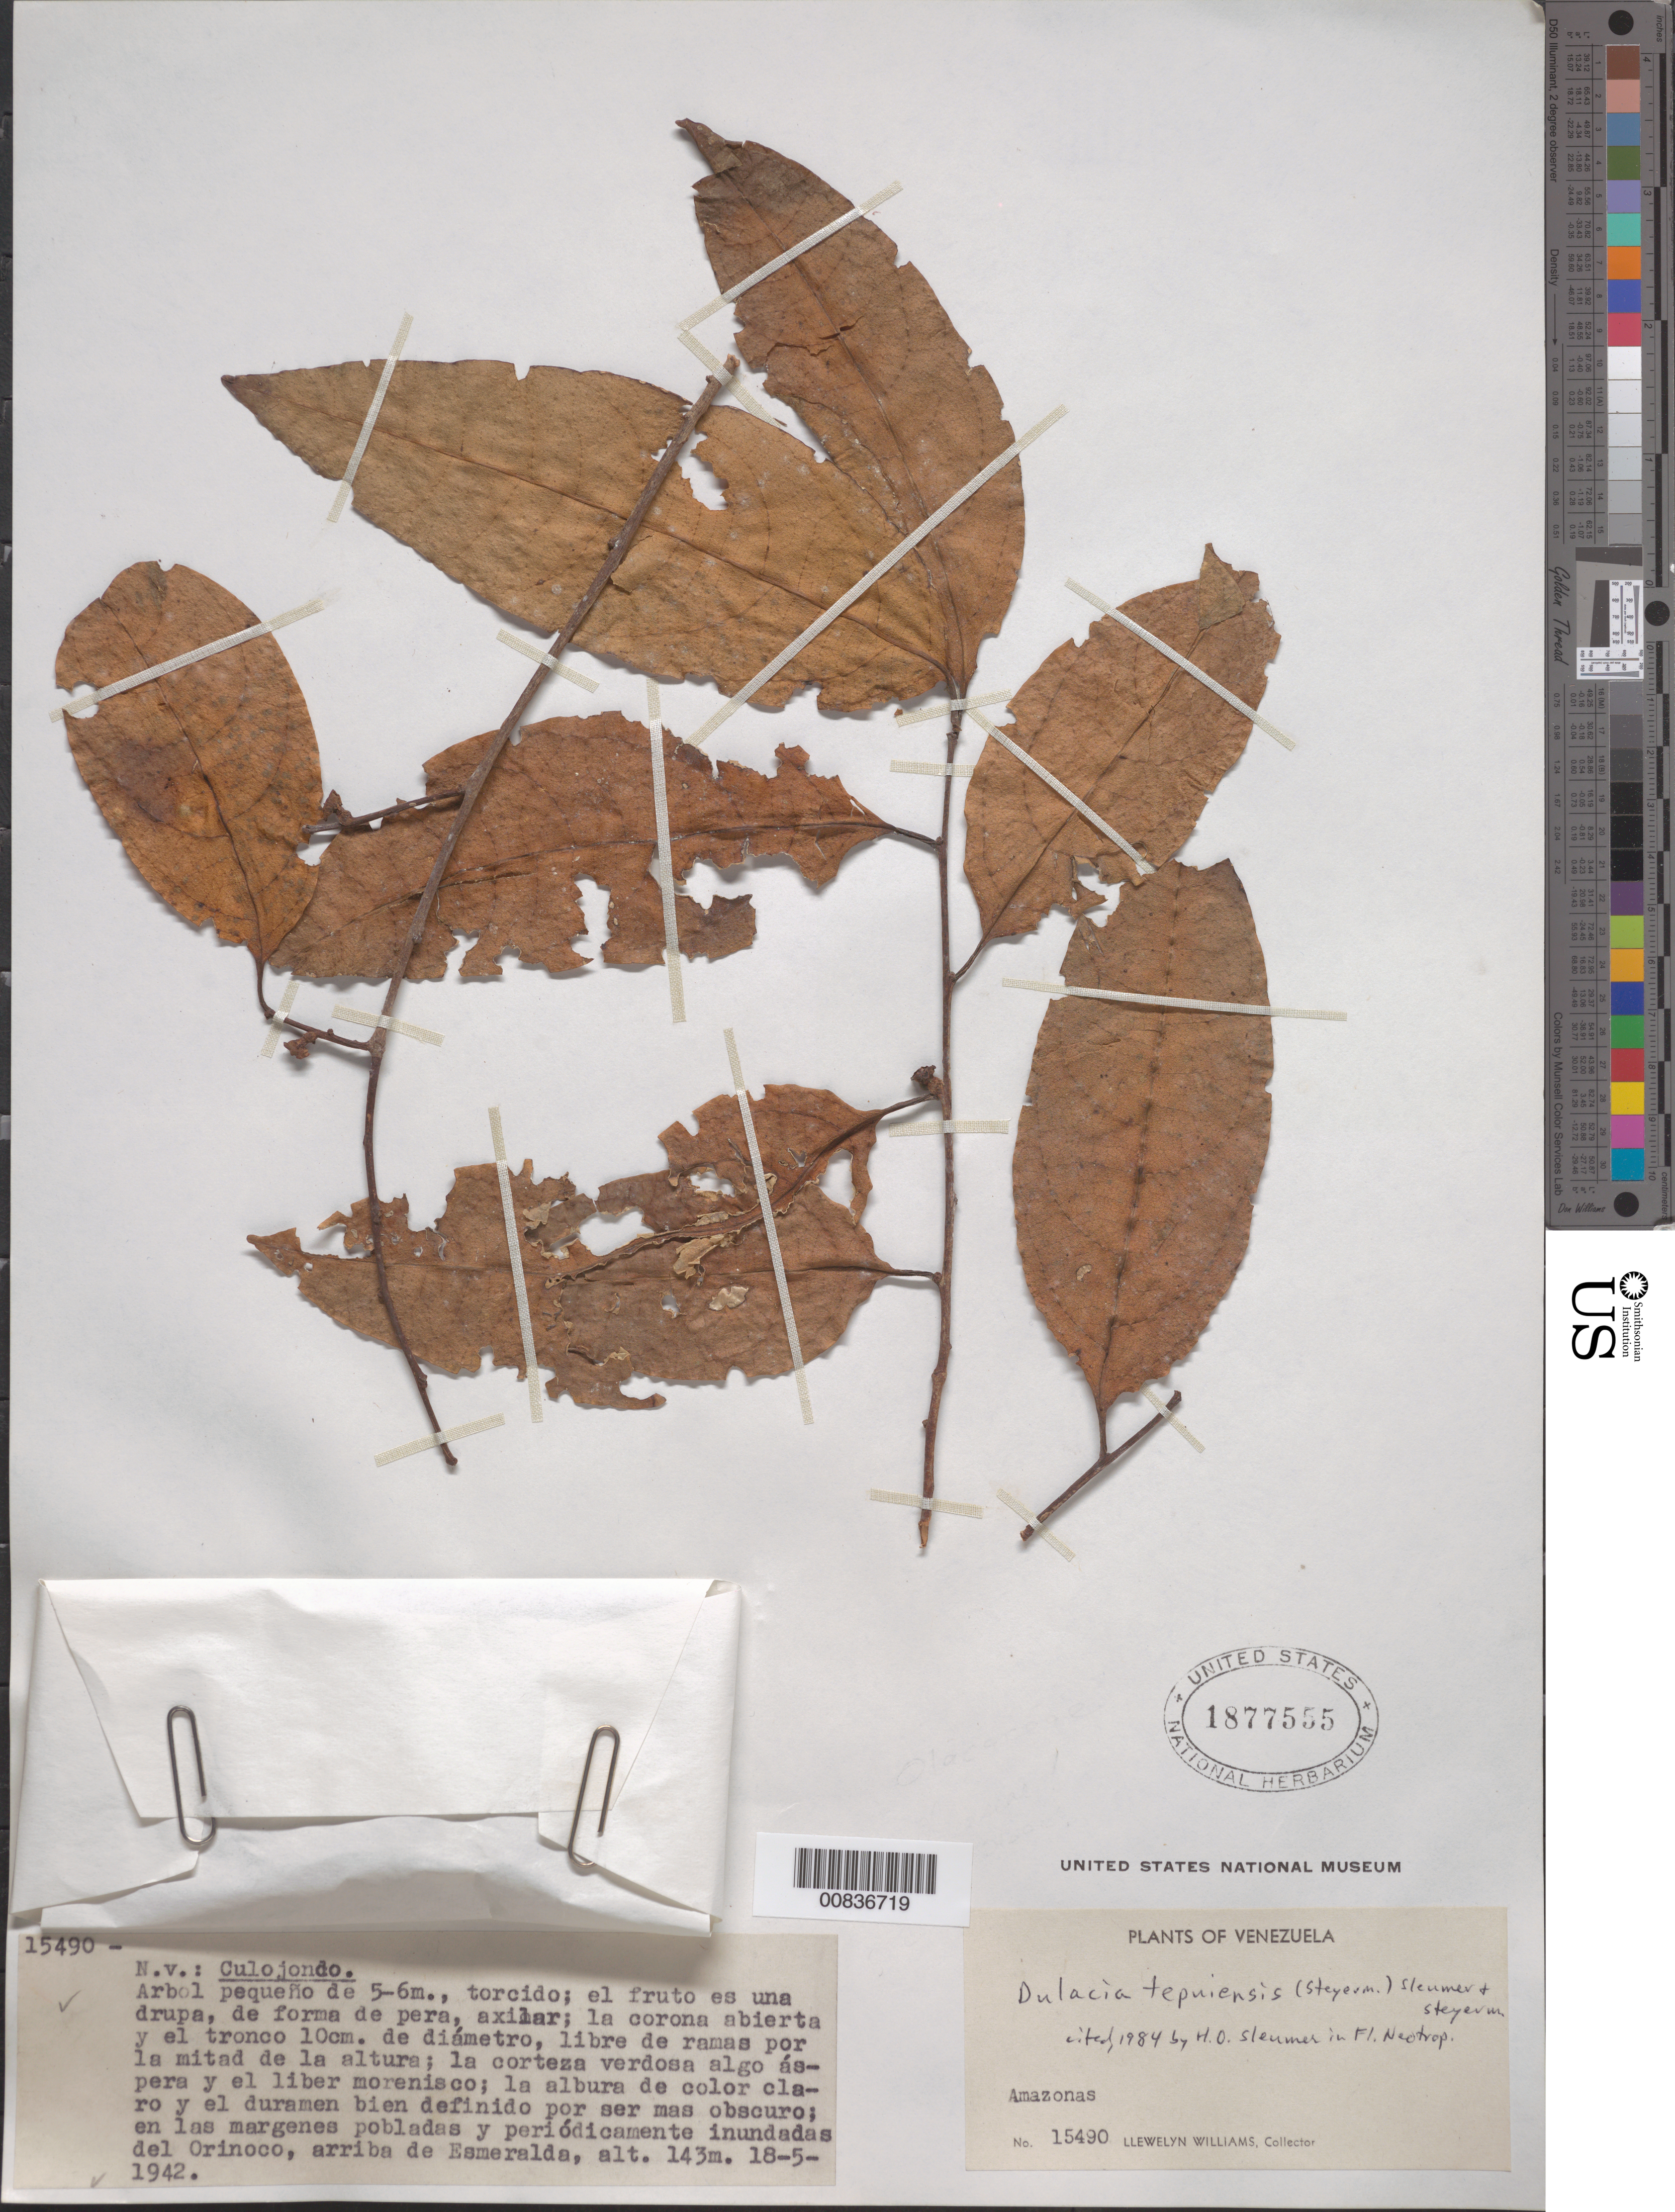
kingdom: Plantae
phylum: Tracheophyta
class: Magnoliopsida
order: Santalales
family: Olacaceae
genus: Dulacia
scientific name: Dulacia tepuiensis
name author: (Steyerm.) Sleumer & Steyerm.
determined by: Sleumer, H. O.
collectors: Ll. Williams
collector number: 15490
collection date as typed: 18-May-42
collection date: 1942-05-18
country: Venezuela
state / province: Amazonas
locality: Esmeralda, Alto Orinoco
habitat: Margenes pobladas y periodicamente inundadas del rio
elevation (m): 143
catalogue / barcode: US 1877555